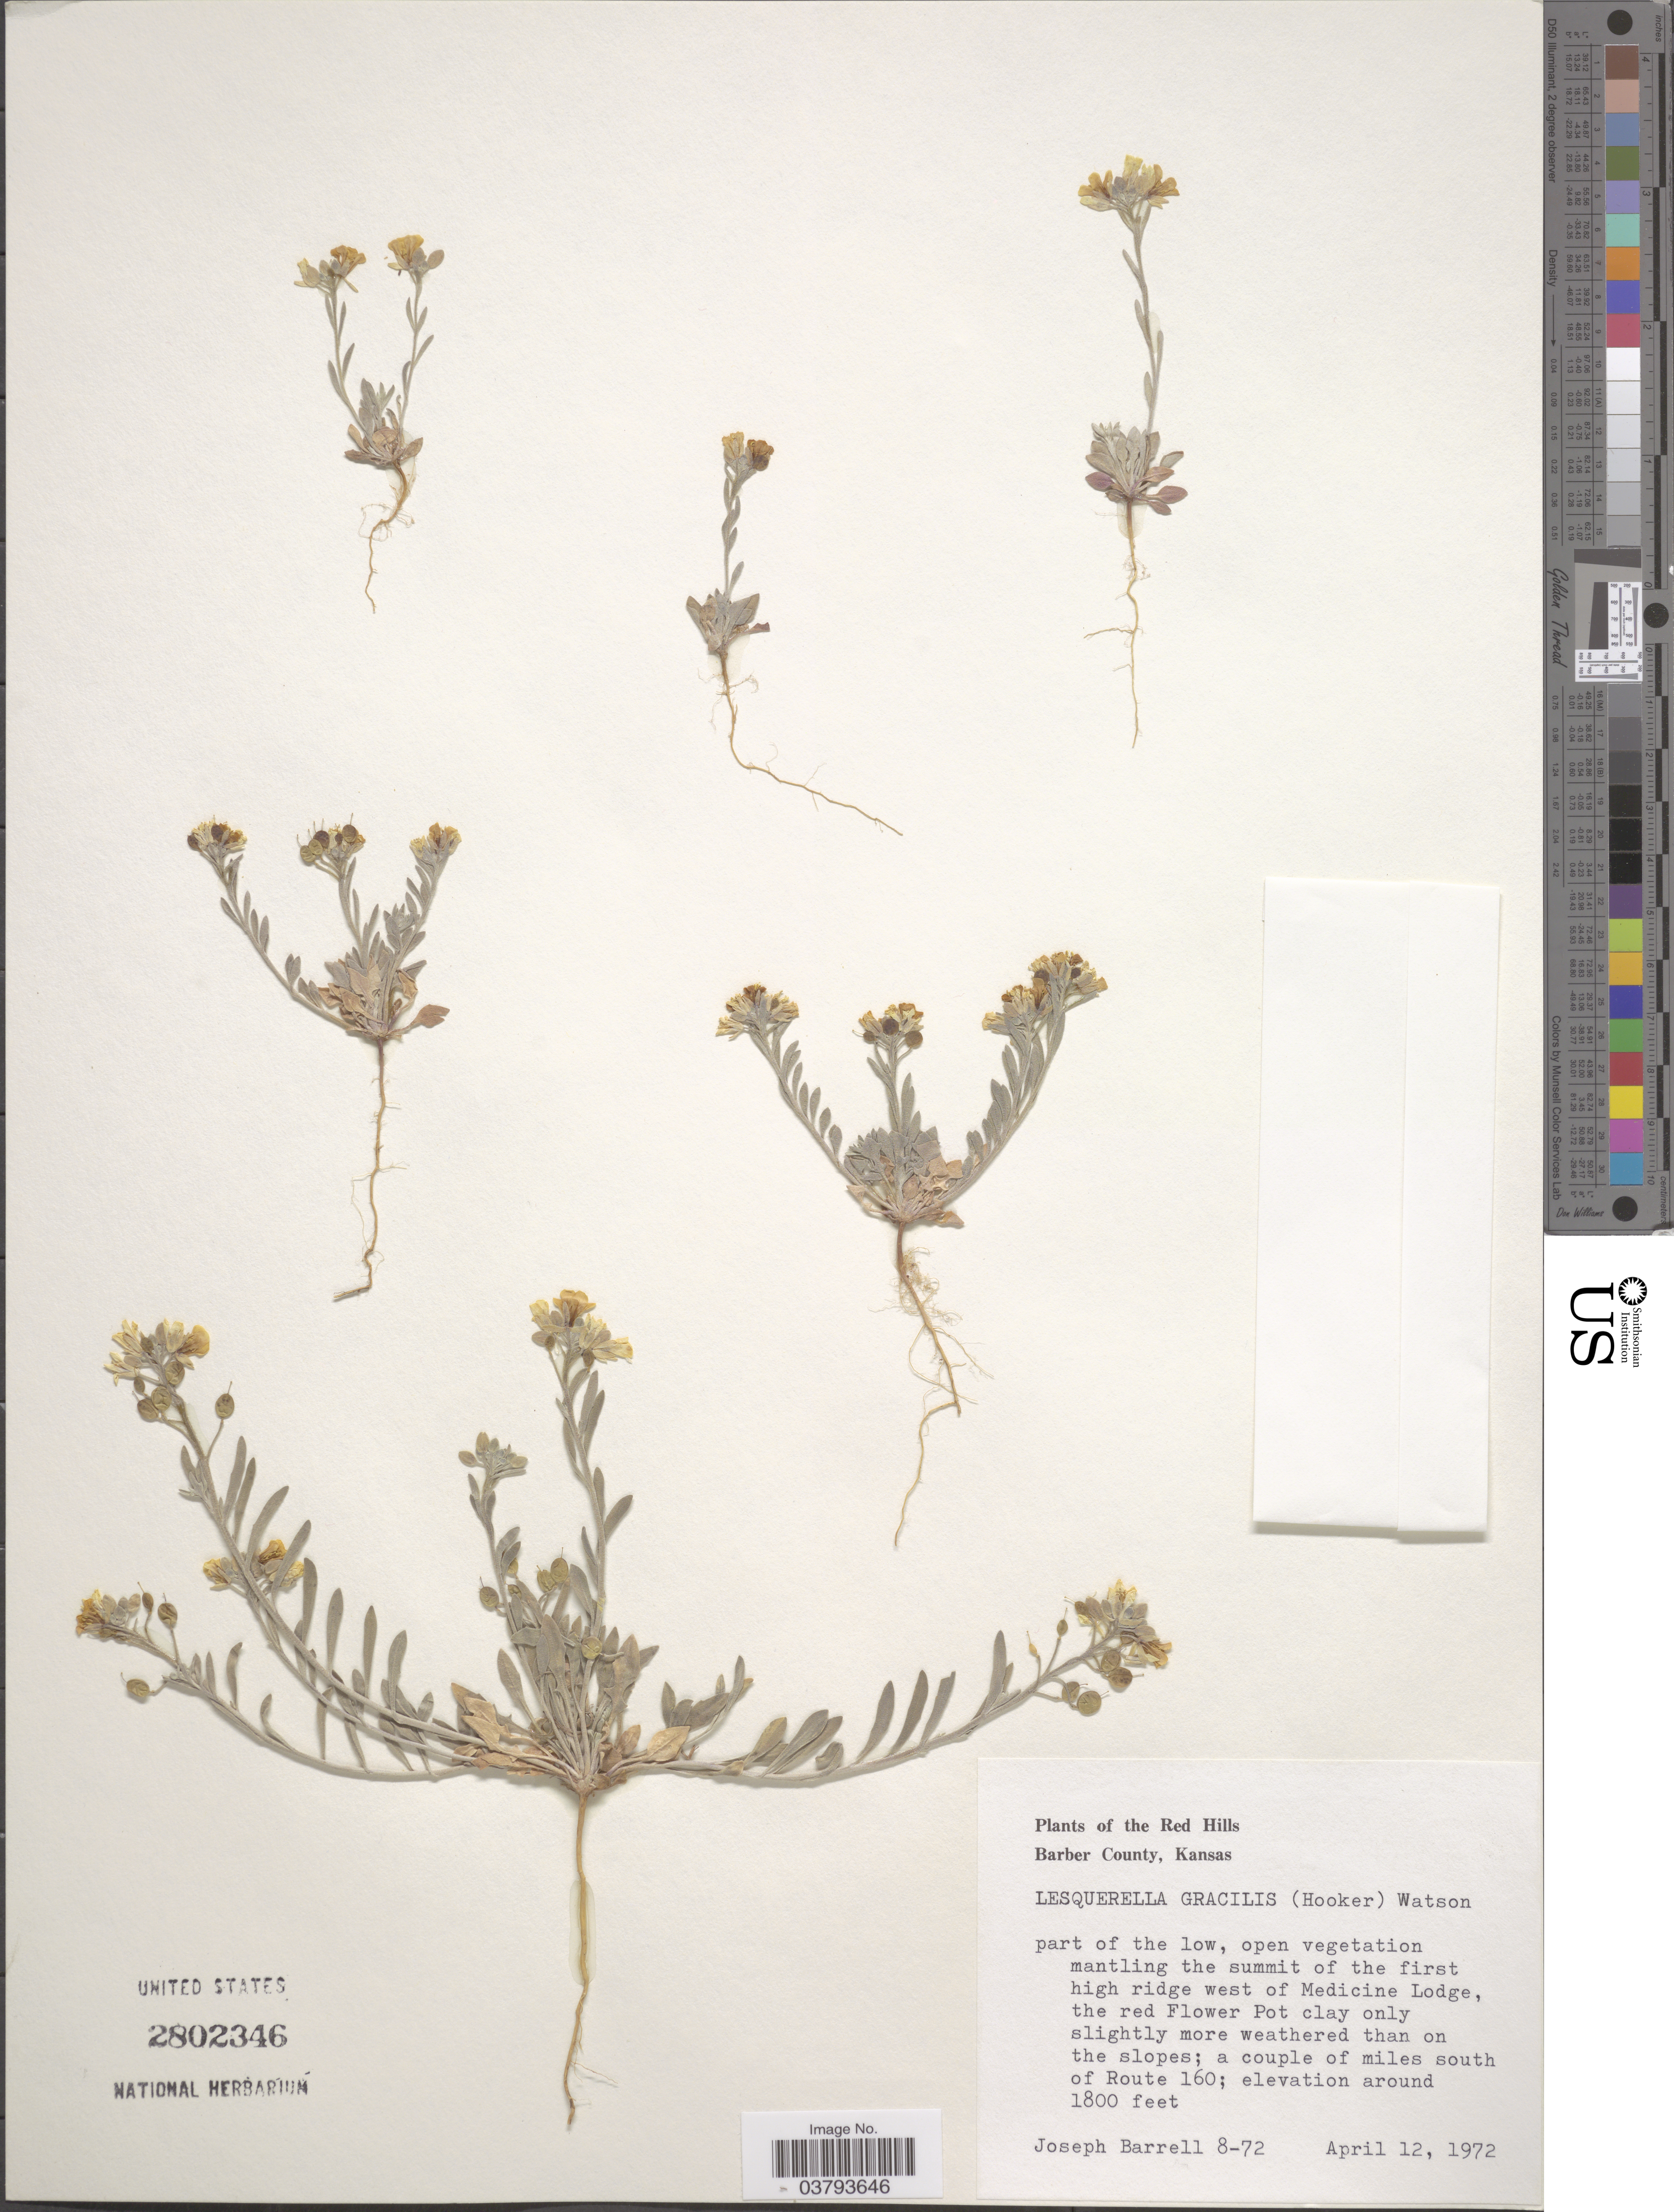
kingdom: Plantae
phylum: Tracheophyta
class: Magnoliopsida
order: Brassicales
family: Brassicaceae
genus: Lesquerella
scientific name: Lesquerella gracilis subsp. nuttallii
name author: (Torr. & A. Gray) Rollins & E.A. Shaw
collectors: J. Barrell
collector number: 8-72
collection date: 1972-04-12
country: United States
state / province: Kansas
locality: The Red HIlls. Barber County. The summit of the first high ridge west of Medicine Lodge, the red Flower Pot clay only slightly more weathered than on the slopes; a couple of miles south of Route 160.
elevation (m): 549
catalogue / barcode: US 2802346